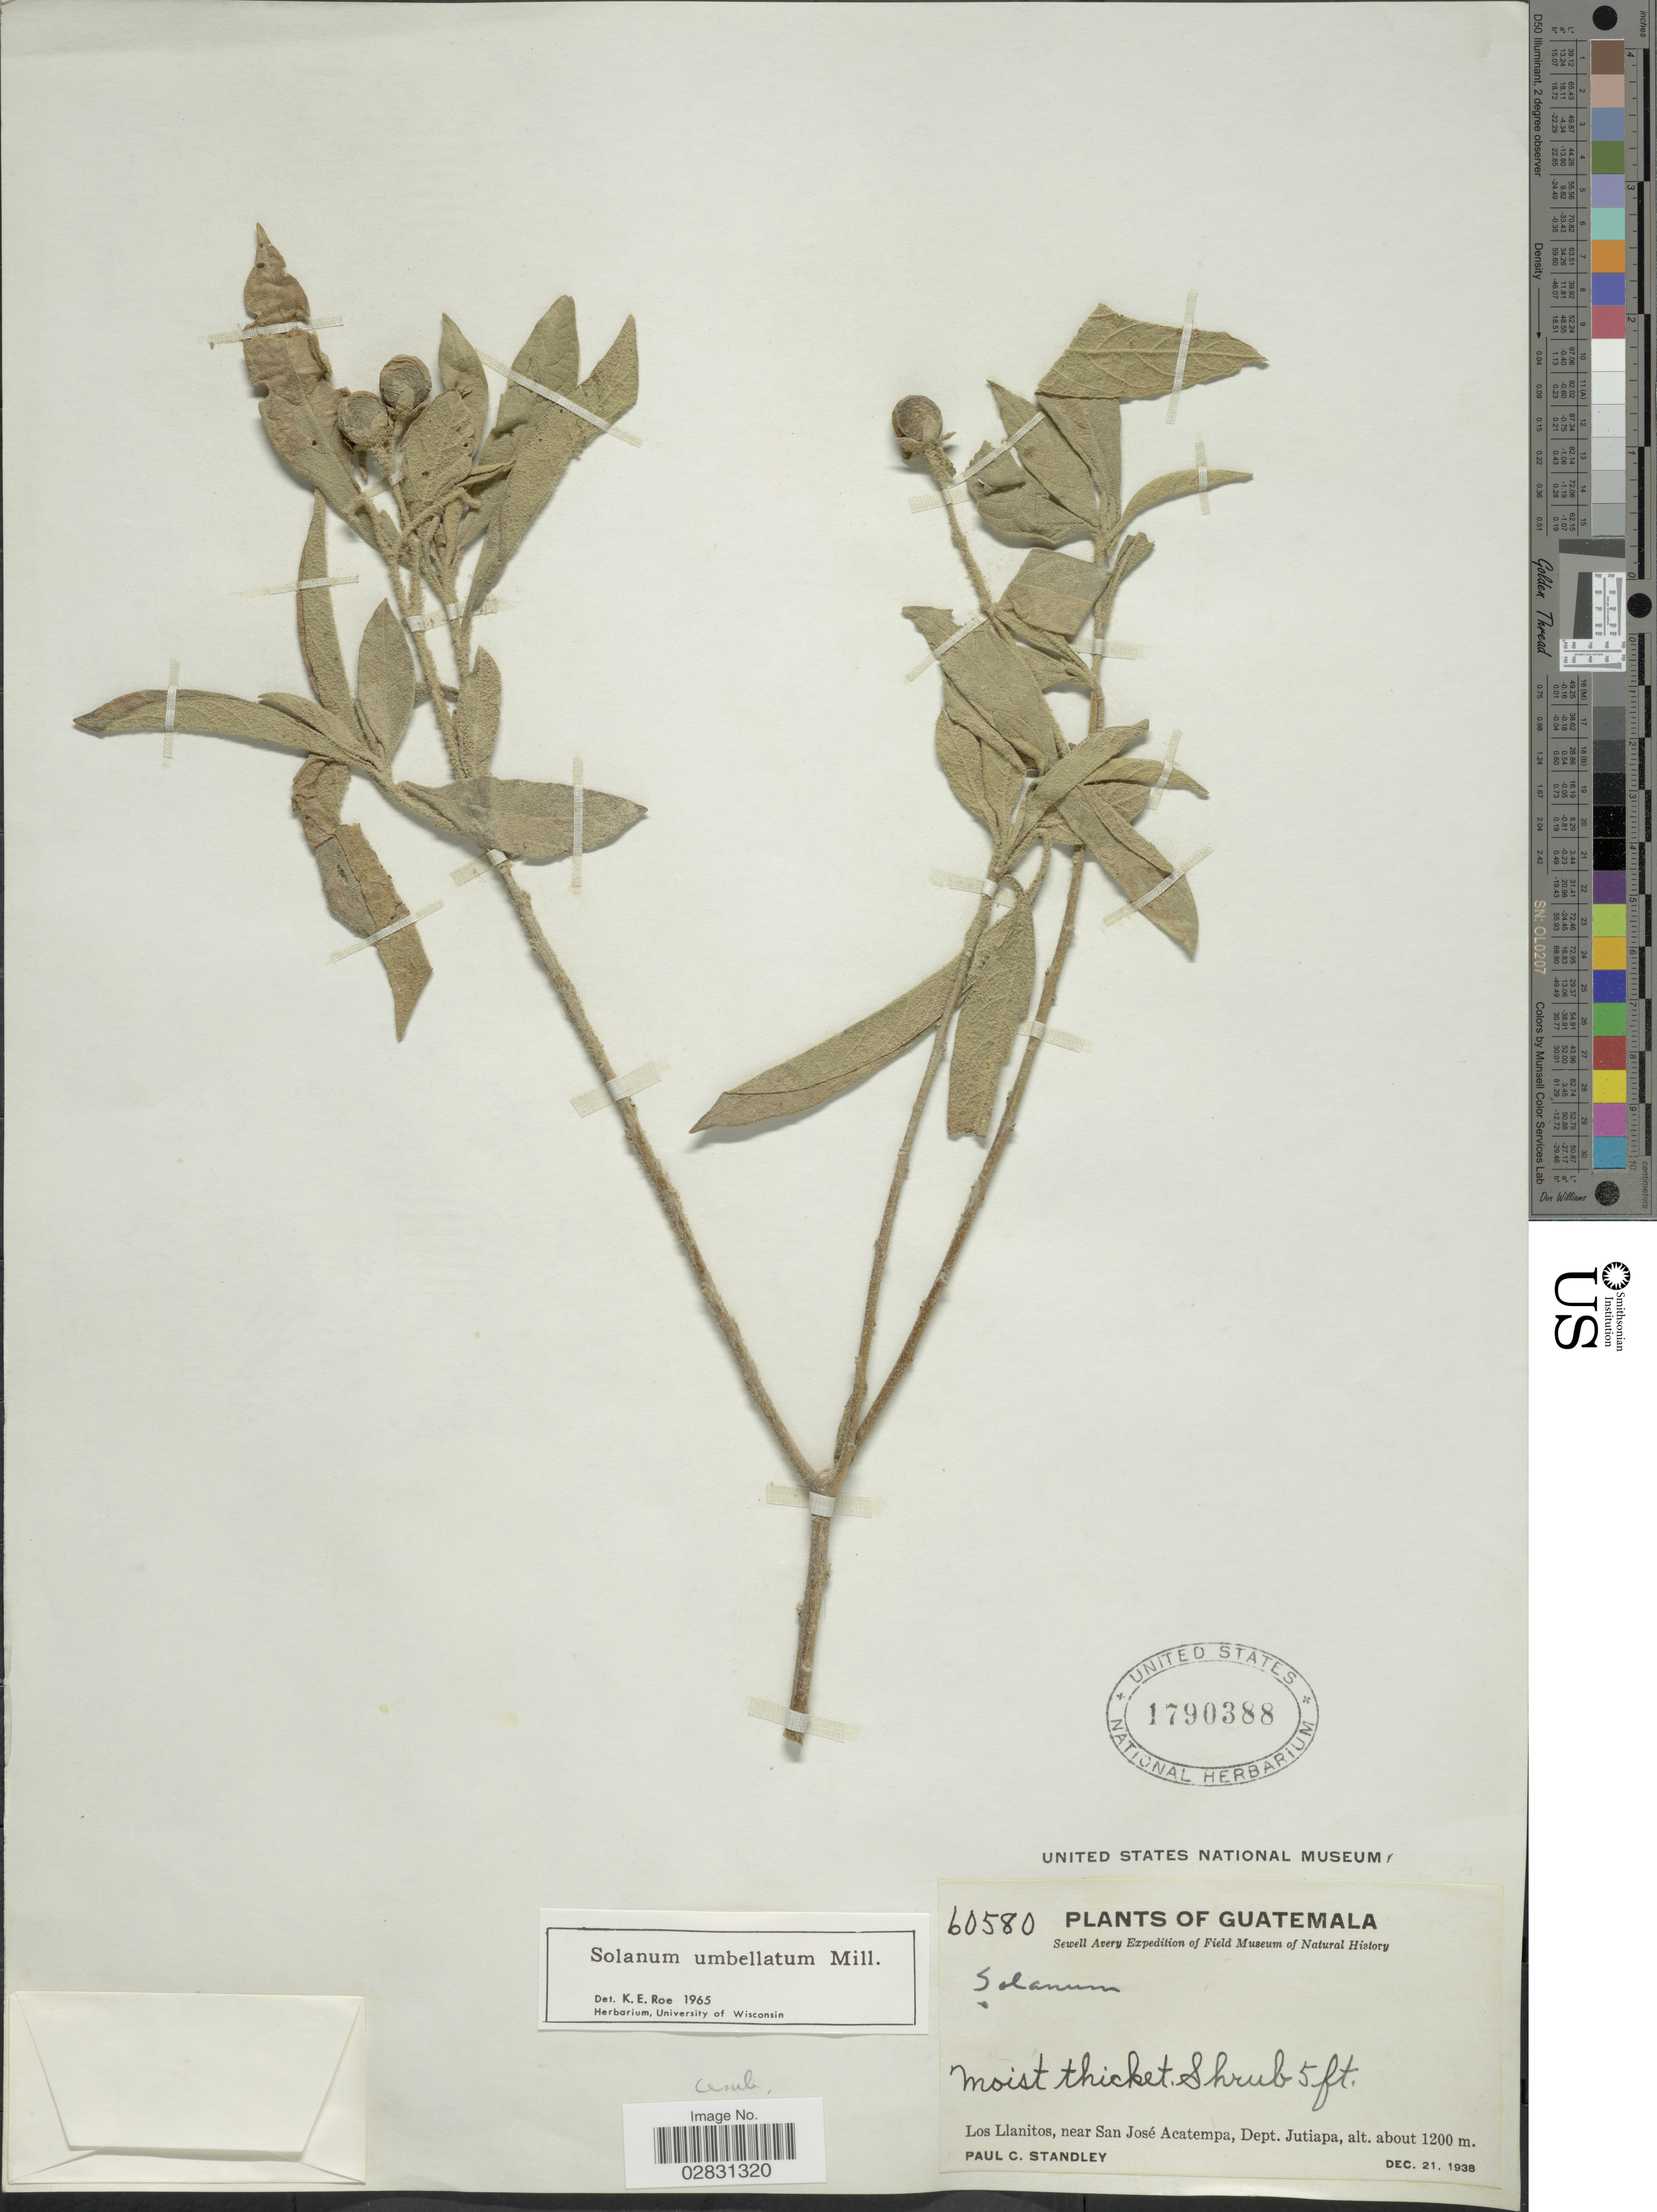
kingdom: Plantae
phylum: Tracheophyta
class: Magnoliopsida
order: Solanales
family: Solanaceae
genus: Solanum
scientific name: Solanum umbellatum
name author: Mill.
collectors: P. C. Standley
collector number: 60580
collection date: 1938-12-21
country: Guatemala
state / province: Jutiapa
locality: Los Llanitos, near San José Acatempa, Dept. Jutiapa.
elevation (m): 1200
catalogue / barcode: US 1790388